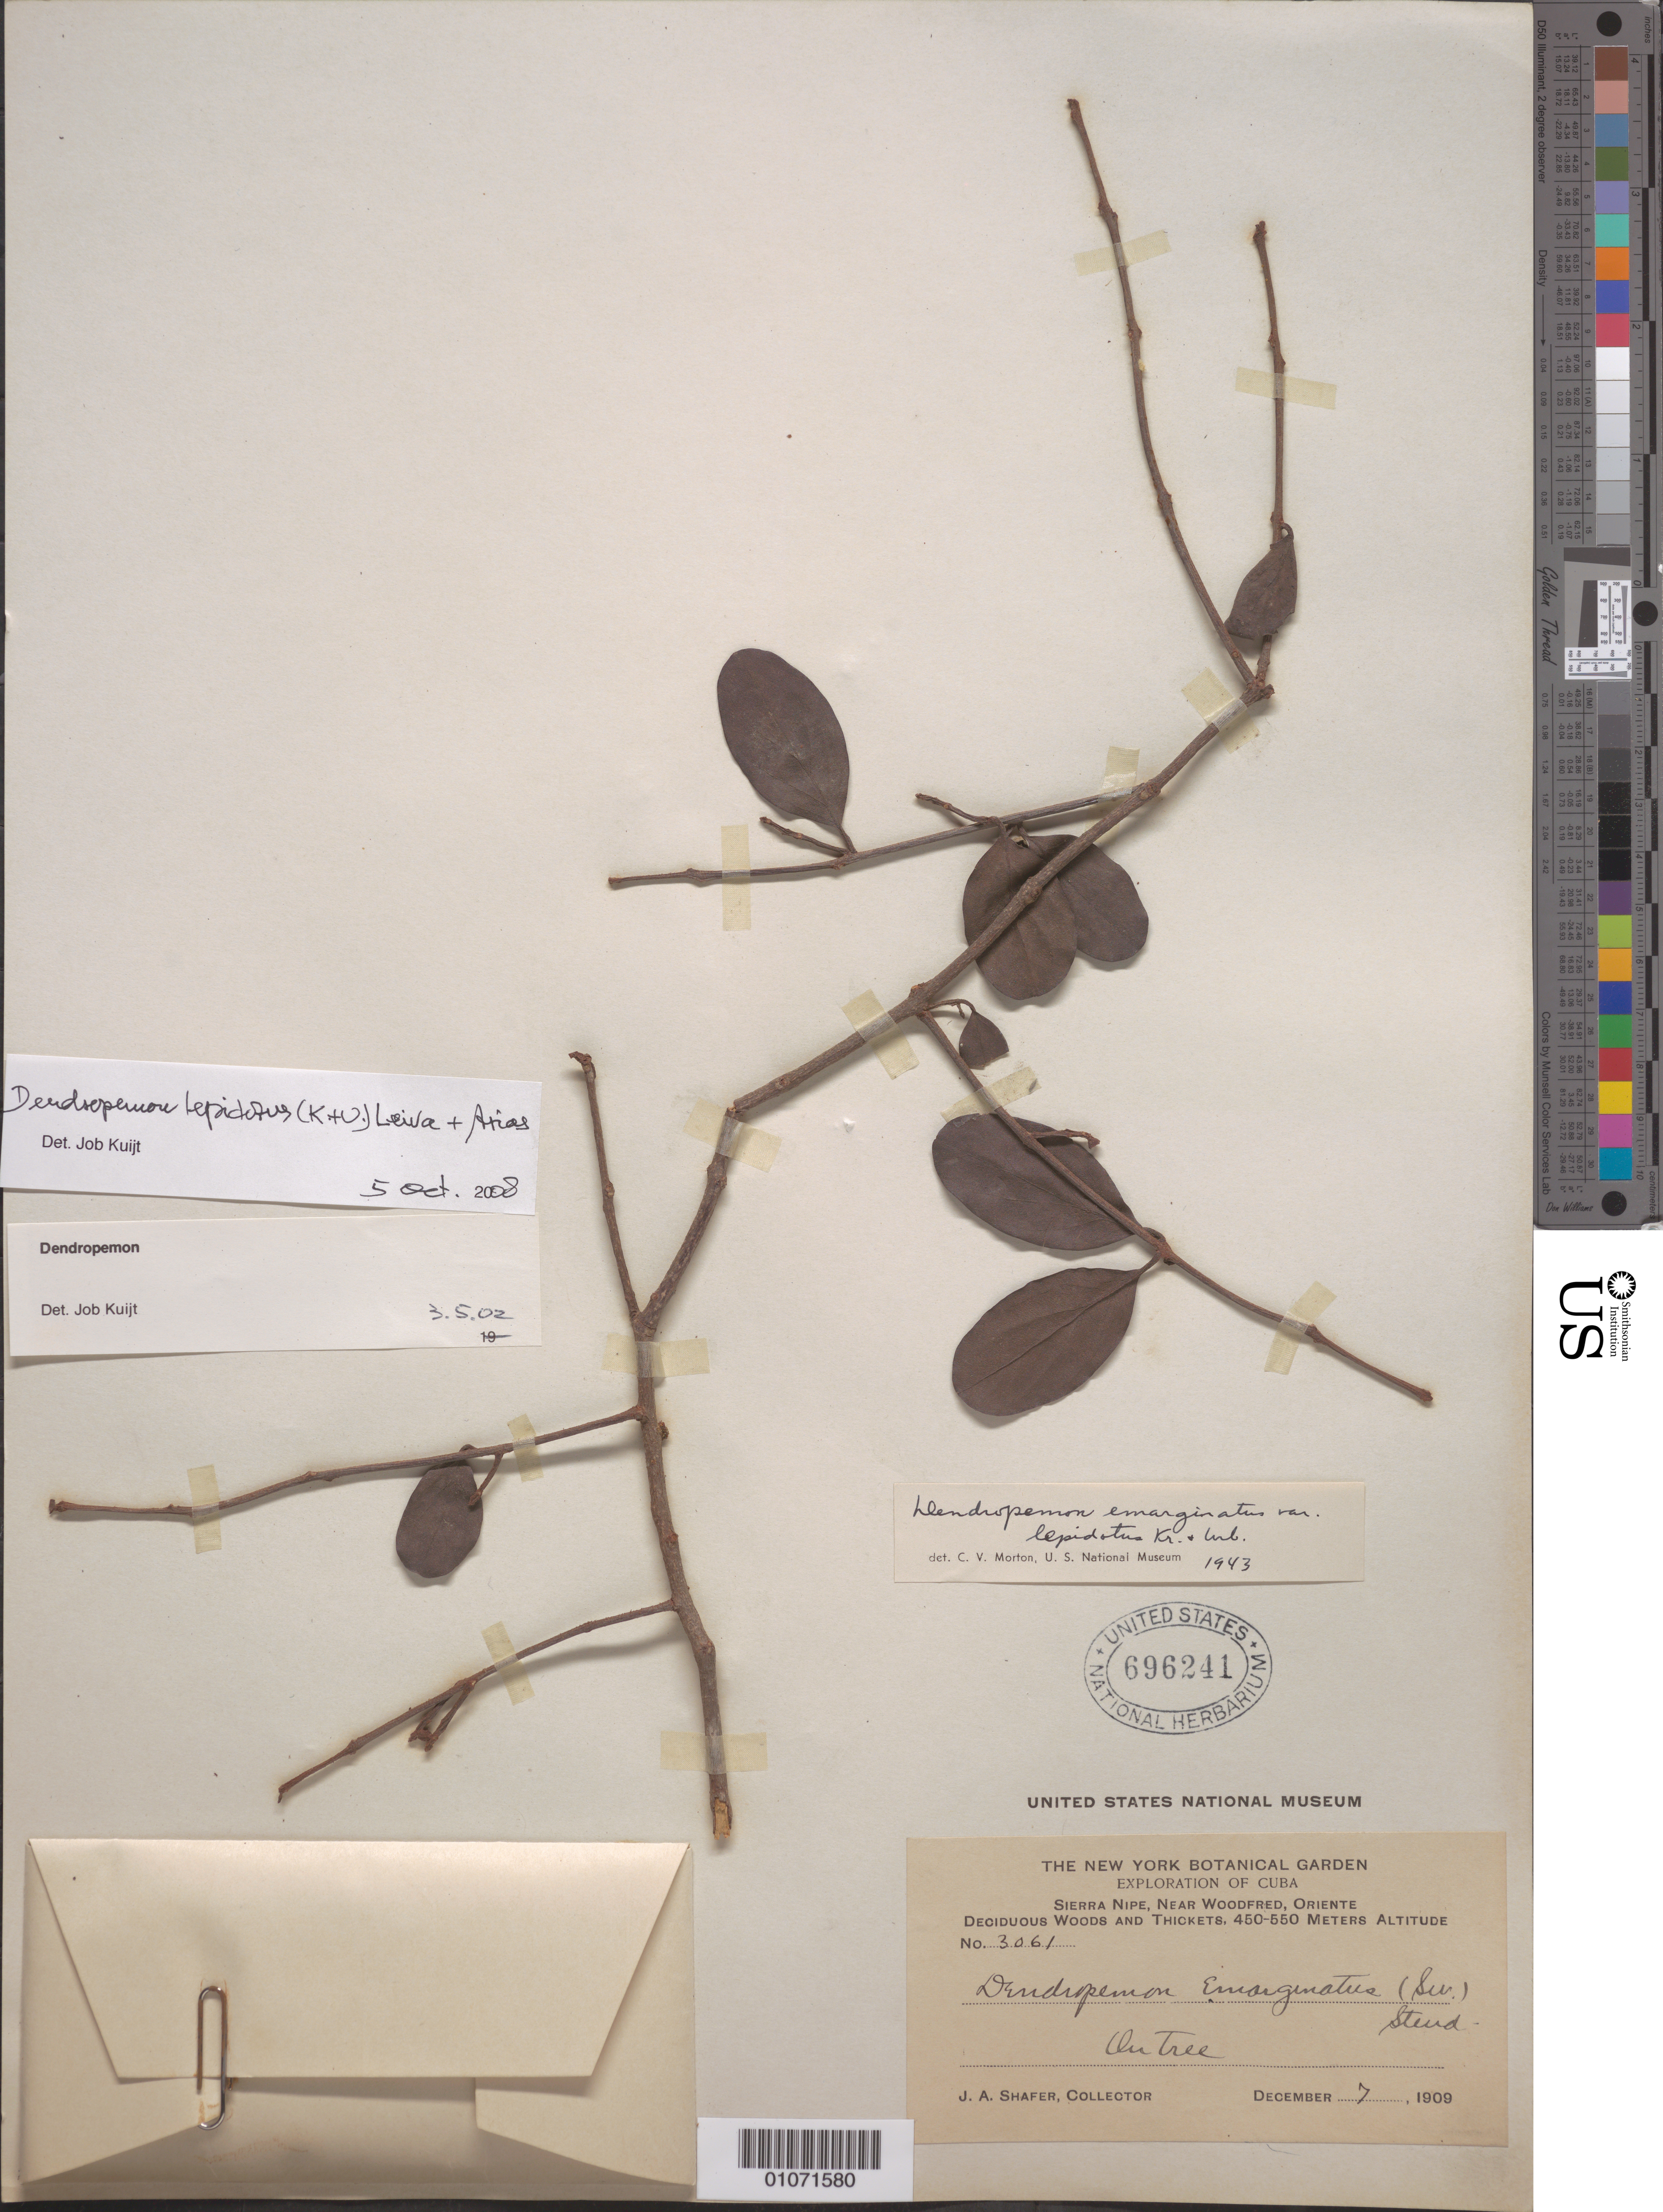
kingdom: Plantae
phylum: Tracheophyta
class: Magnoliopsida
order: Santalales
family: Loranthaceae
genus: Dendropemon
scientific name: Dendropemon lepidotus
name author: (Krug & Urb.) Leiva & I. Arias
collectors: J. A. Shafer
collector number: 3061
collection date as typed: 07 Dec 1909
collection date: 1909-12-07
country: Cuba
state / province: Holguín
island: Cuba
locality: Sierra Nipe, near Woodfred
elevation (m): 450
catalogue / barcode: US 696241